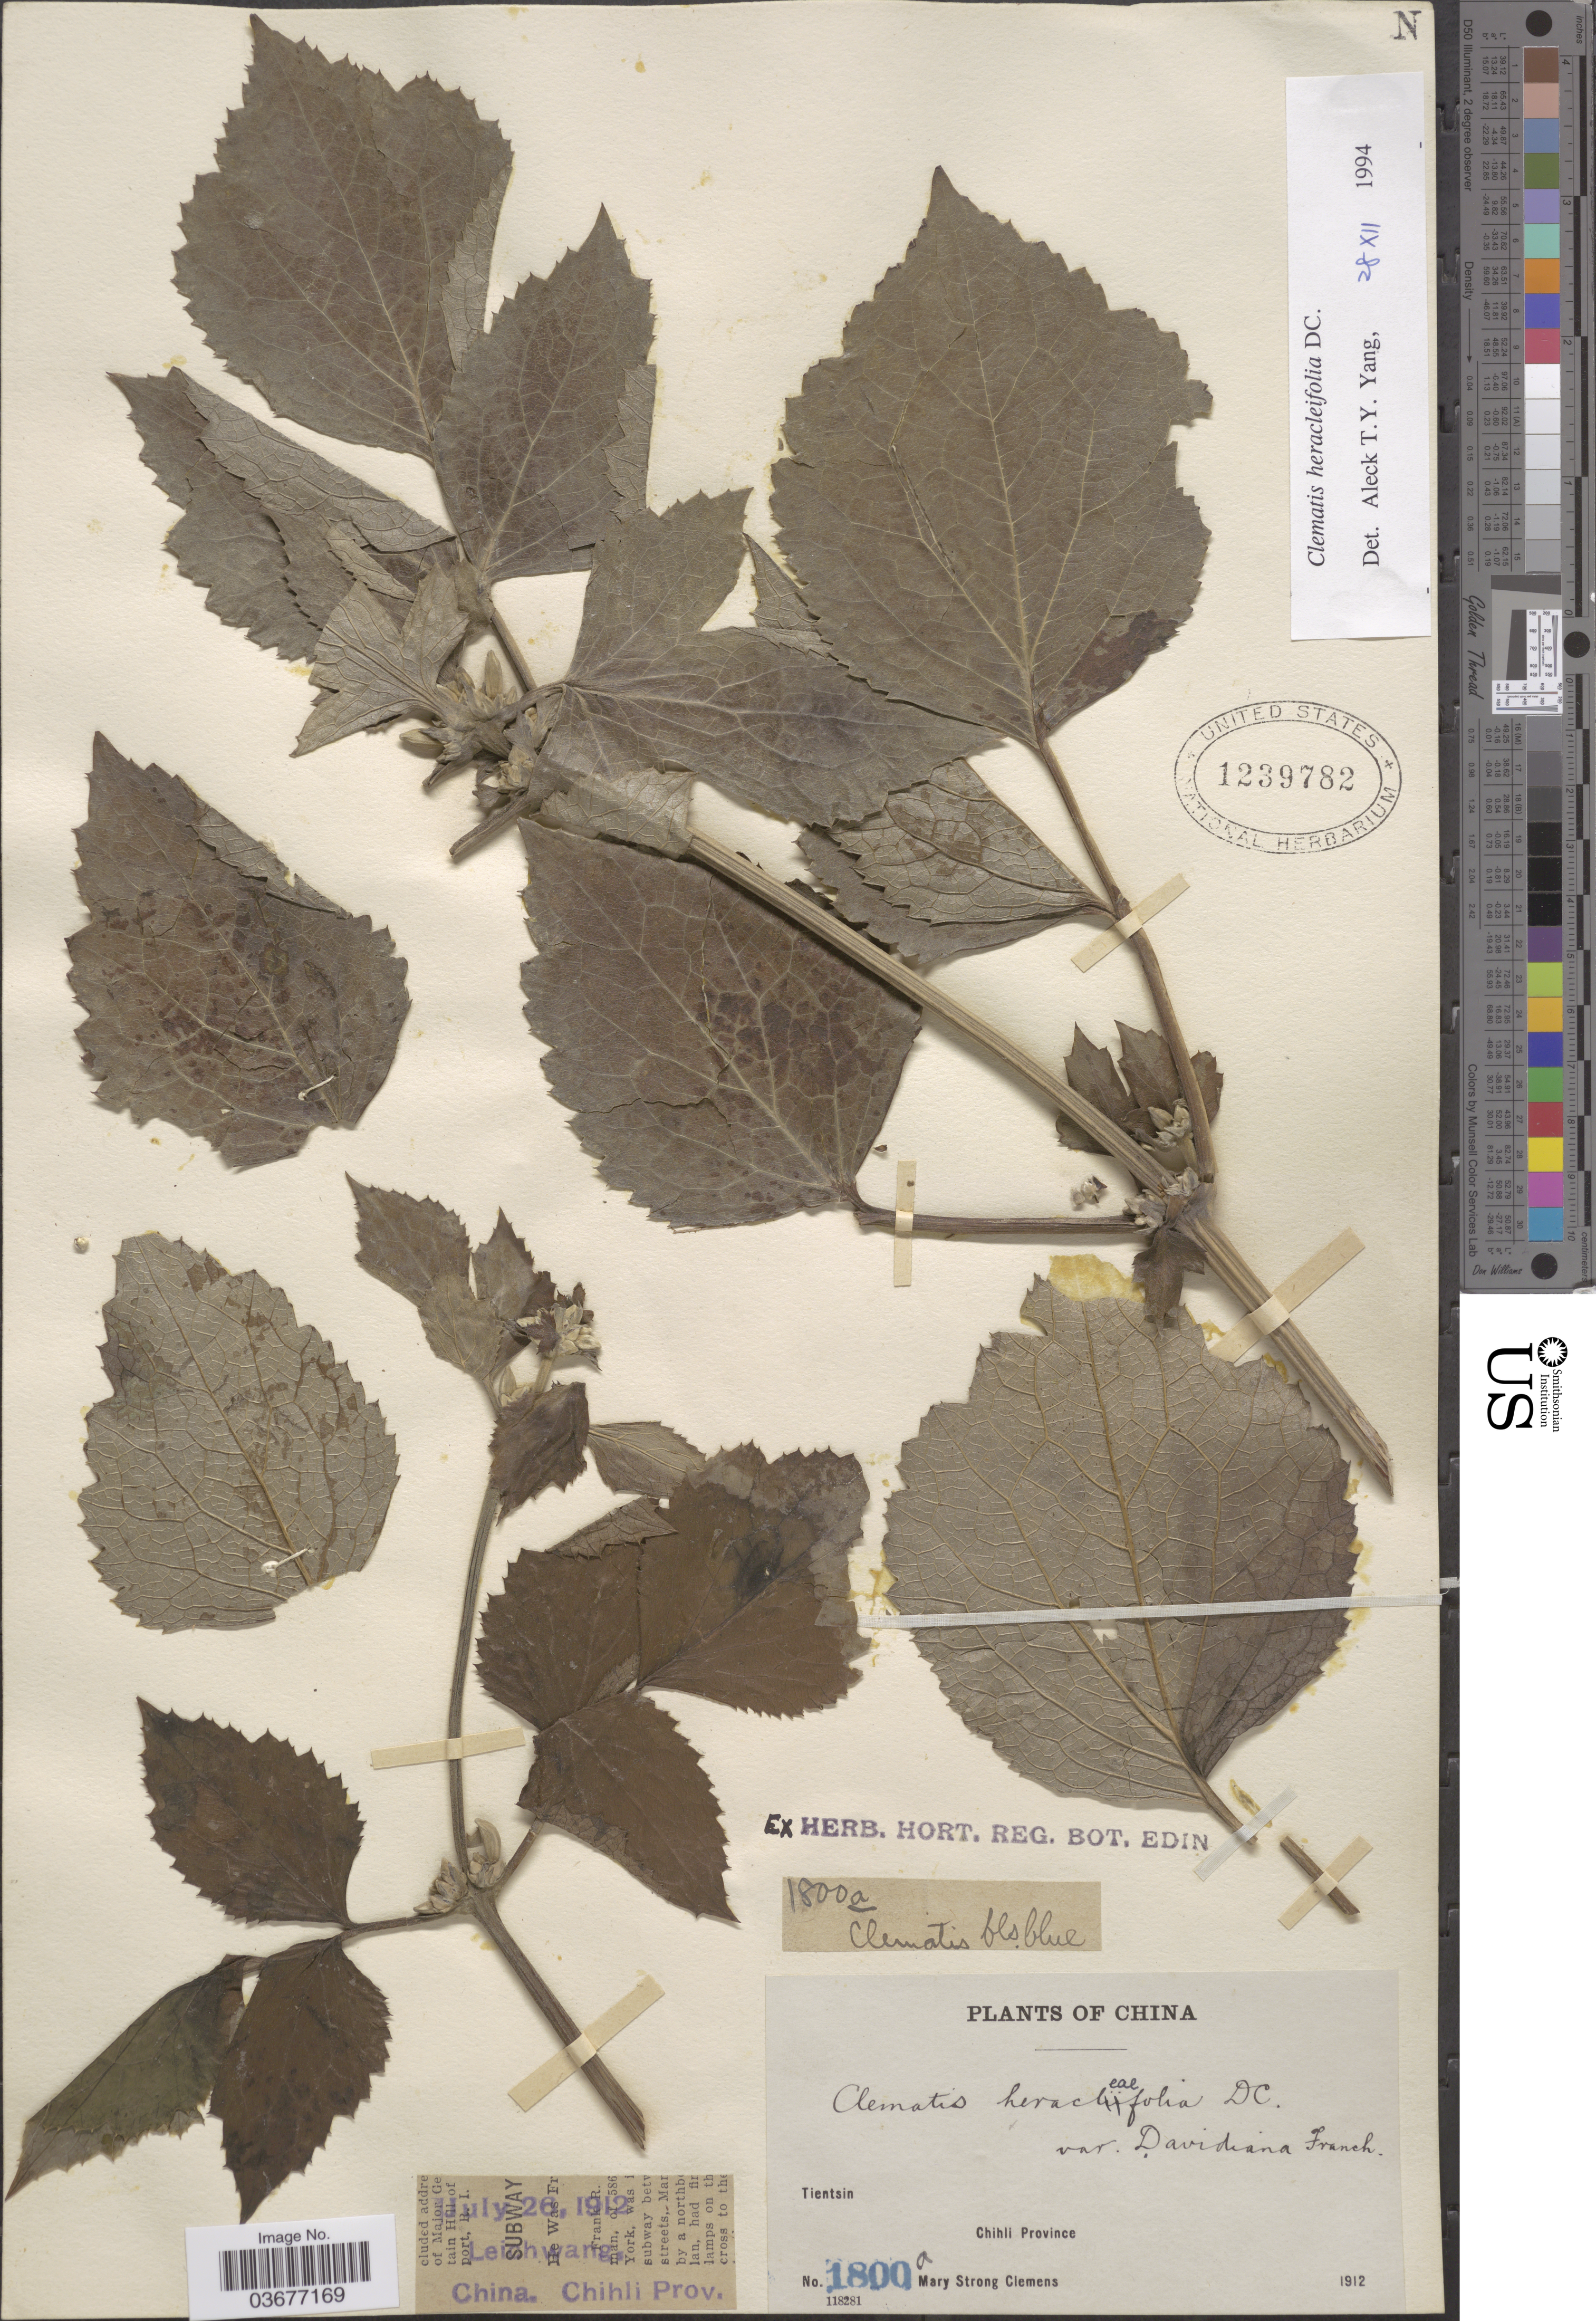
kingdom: Plantae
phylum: Tracheophyta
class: Magnoliopsida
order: Ranunculales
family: Ranunculaceae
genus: Clematis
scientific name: Clematis heracleifolia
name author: DC.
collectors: M. S. Clemens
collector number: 1800a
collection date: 1912-07-26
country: China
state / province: Tianjin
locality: Leichwang. Tientsin. Chihli Province.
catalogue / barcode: US 1239782